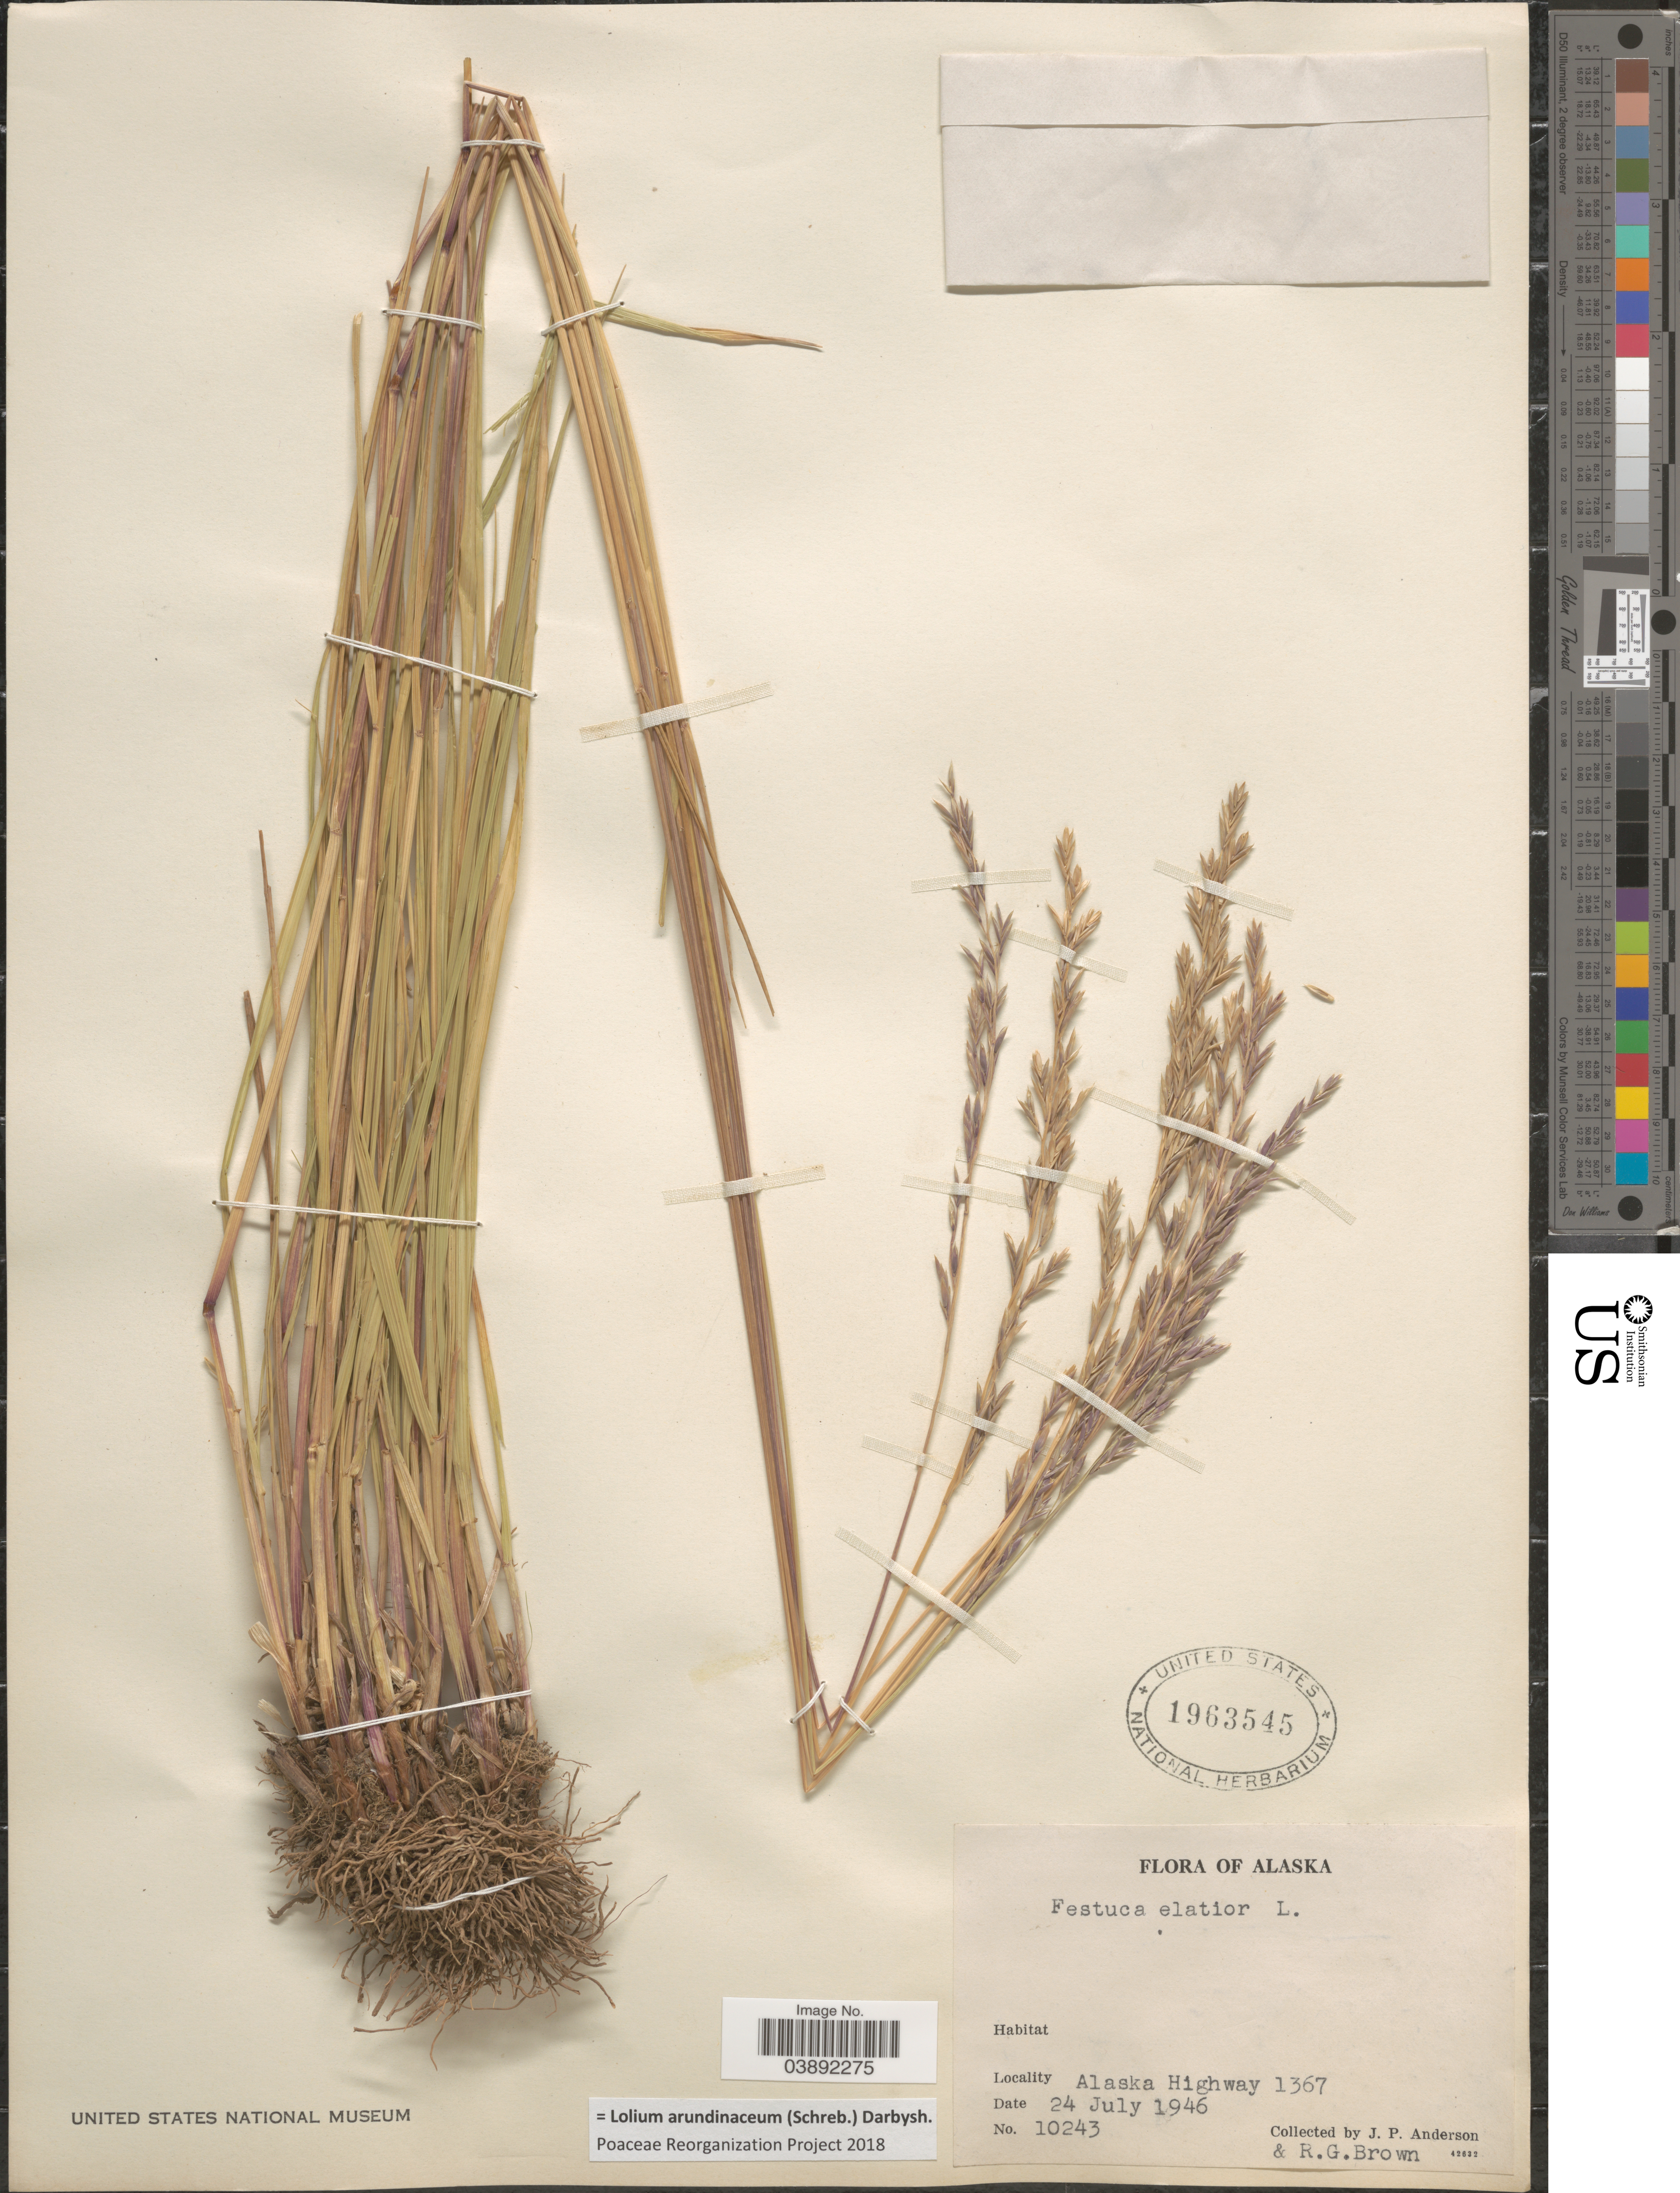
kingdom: Plantae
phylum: Tracheophyta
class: Liliopsida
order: Poales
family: Poaceae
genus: Lolium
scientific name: Lolium arundinaceum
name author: (Schreb.) Darbysh.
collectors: J. P. Anderson & R. G. Brown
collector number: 10243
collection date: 1946-07-24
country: United States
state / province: Alaska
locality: Alaska Highway 1367.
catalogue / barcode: US 1963545